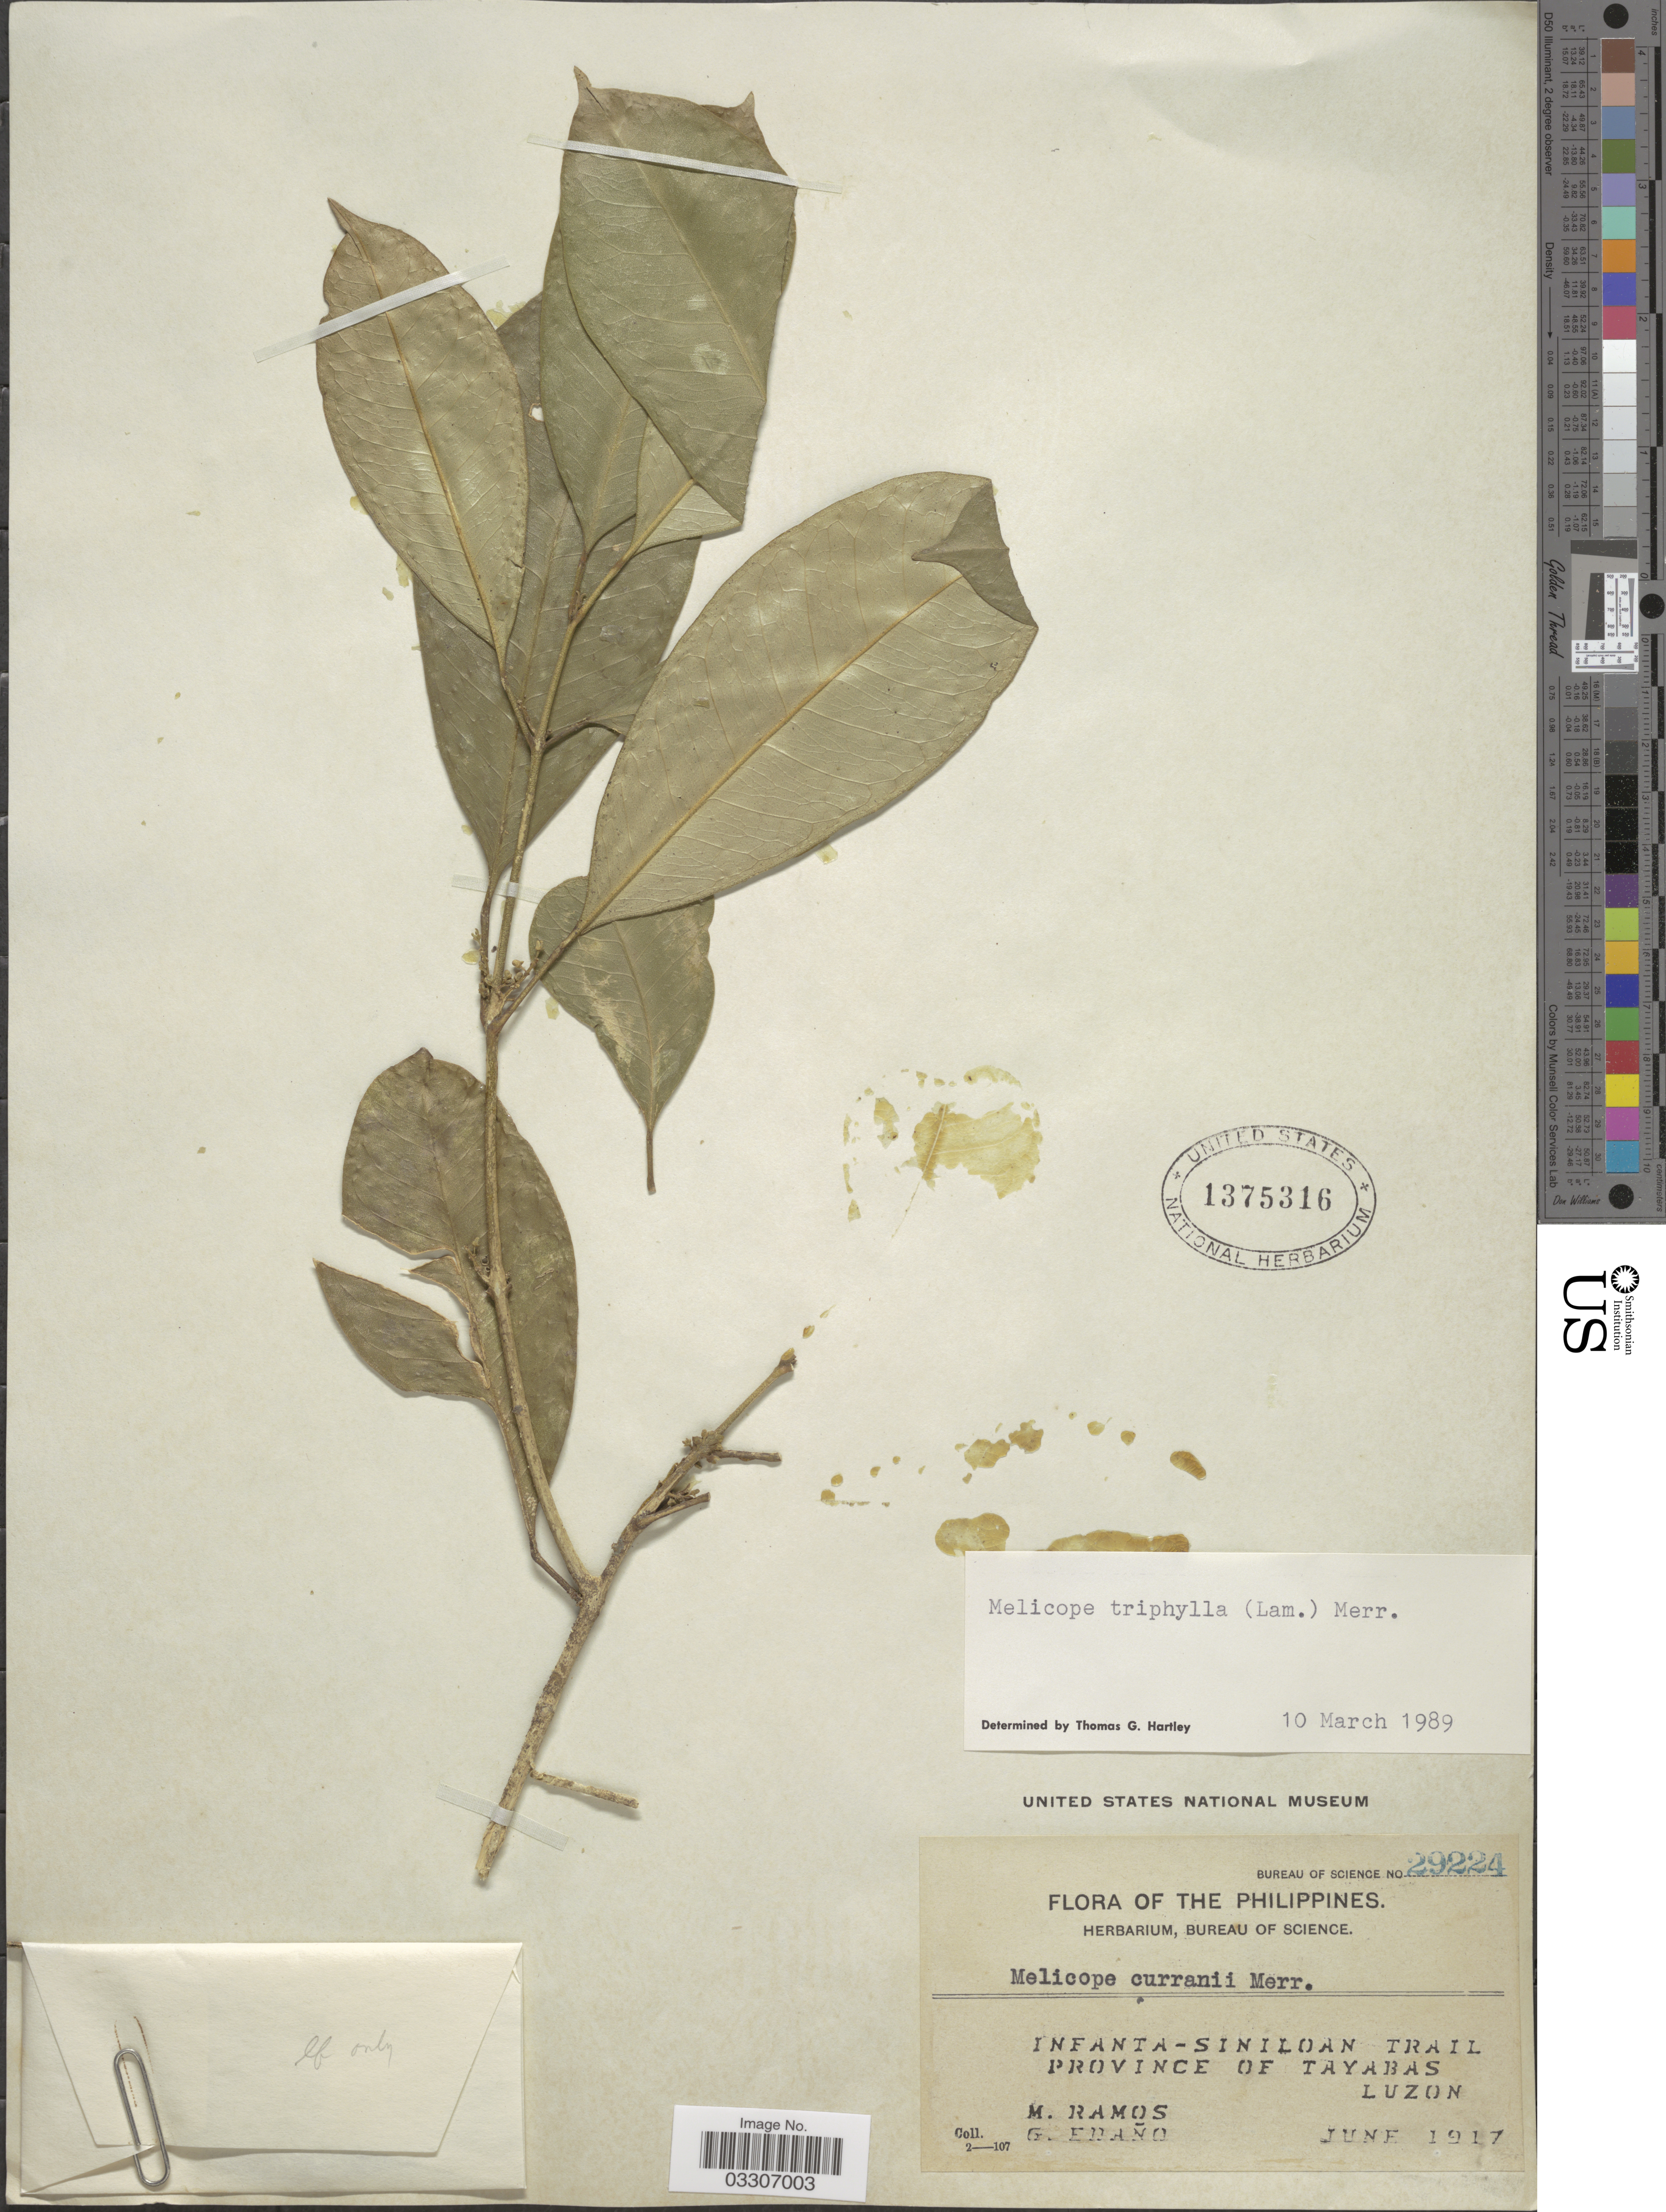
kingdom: Plantae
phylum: Tracheophyta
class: Magnoliopsida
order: Sapindales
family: Rutaceae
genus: Melicope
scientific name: Melicope triphylla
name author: (Lam.) Merr.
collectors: M. Ramos & G. Edaño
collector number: Bureau of Science 29224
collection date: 1917-06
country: Philippines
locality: Infanta-Siniloan trail, Province of Tayabas. Luzon.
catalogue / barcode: US 1375316